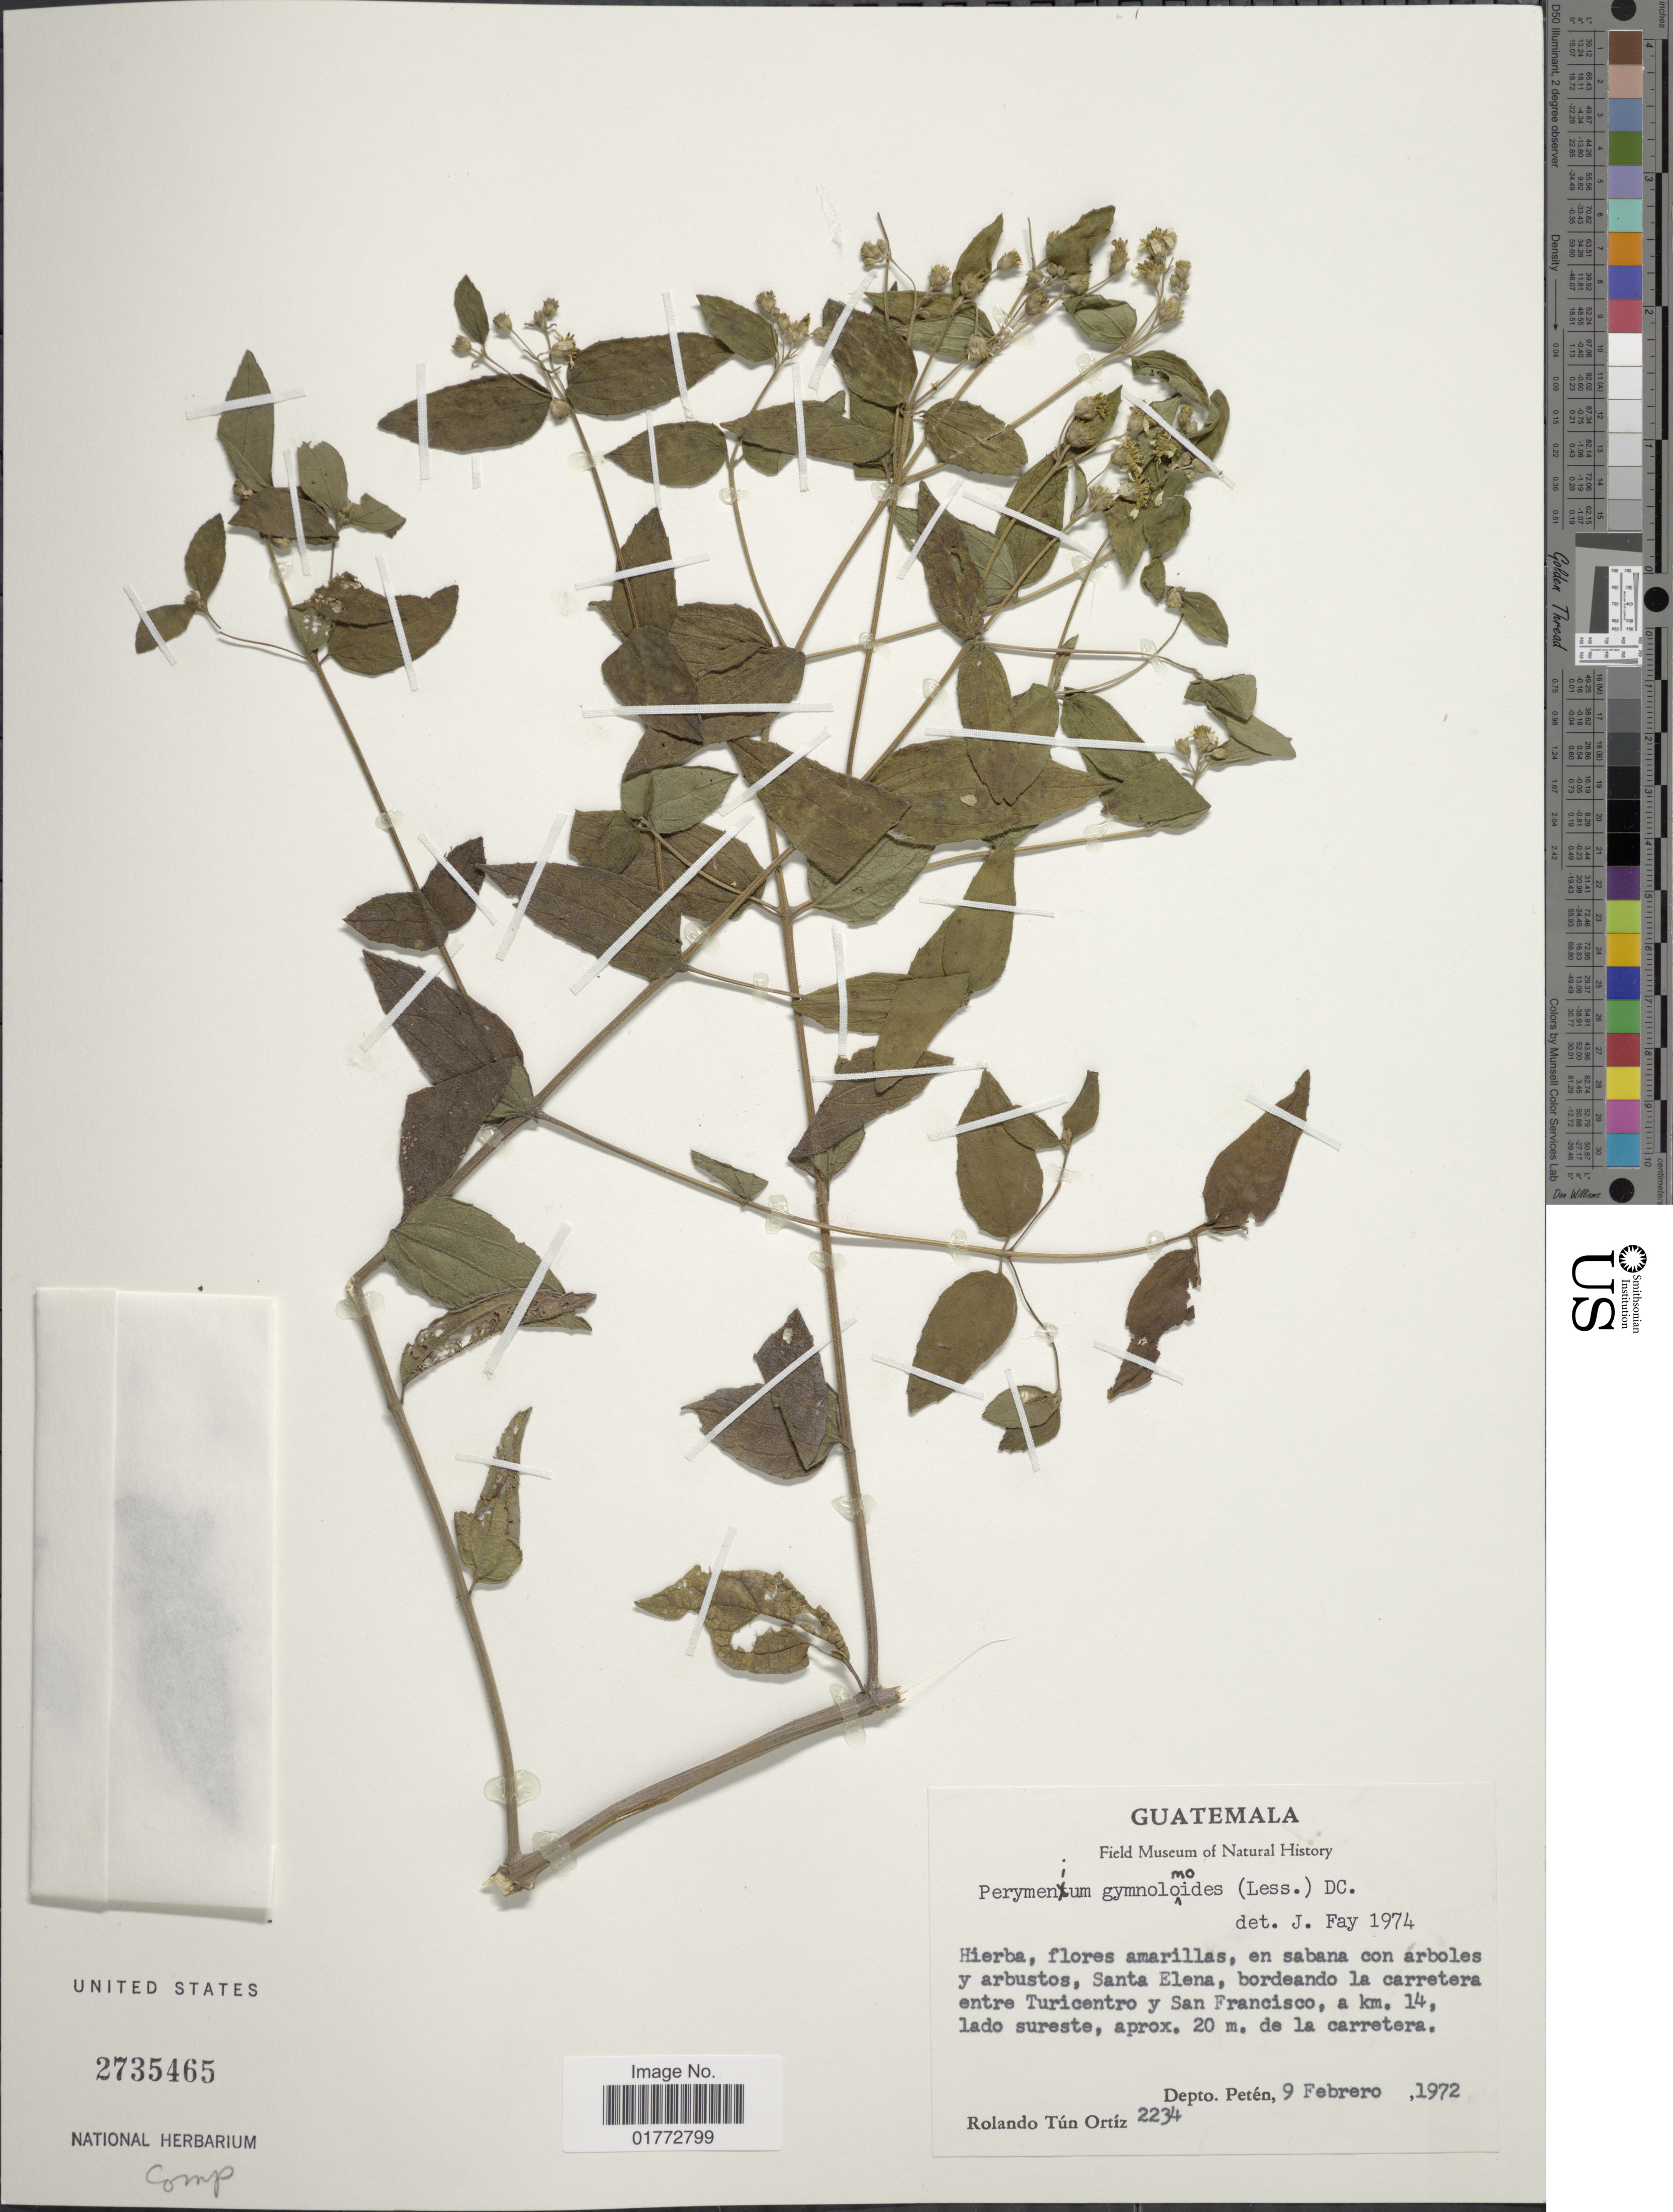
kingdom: Plantae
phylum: Tracheophyta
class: Magnoliopsida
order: Asterales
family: Asteraceae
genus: Perymenium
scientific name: Perymenium gymnolomoides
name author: (Less.) DC.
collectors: R. Tún Ortíz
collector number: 2234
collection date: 1972-02-09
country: Guatemala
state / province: El Petén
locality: En sabana con arboles y arbustos, Santa Elena, bordeando la carretera entre Turicentro y San Francisco, a km 14, lado sureste, aprox. 20 m. de la carretera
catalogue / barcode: US 2735465